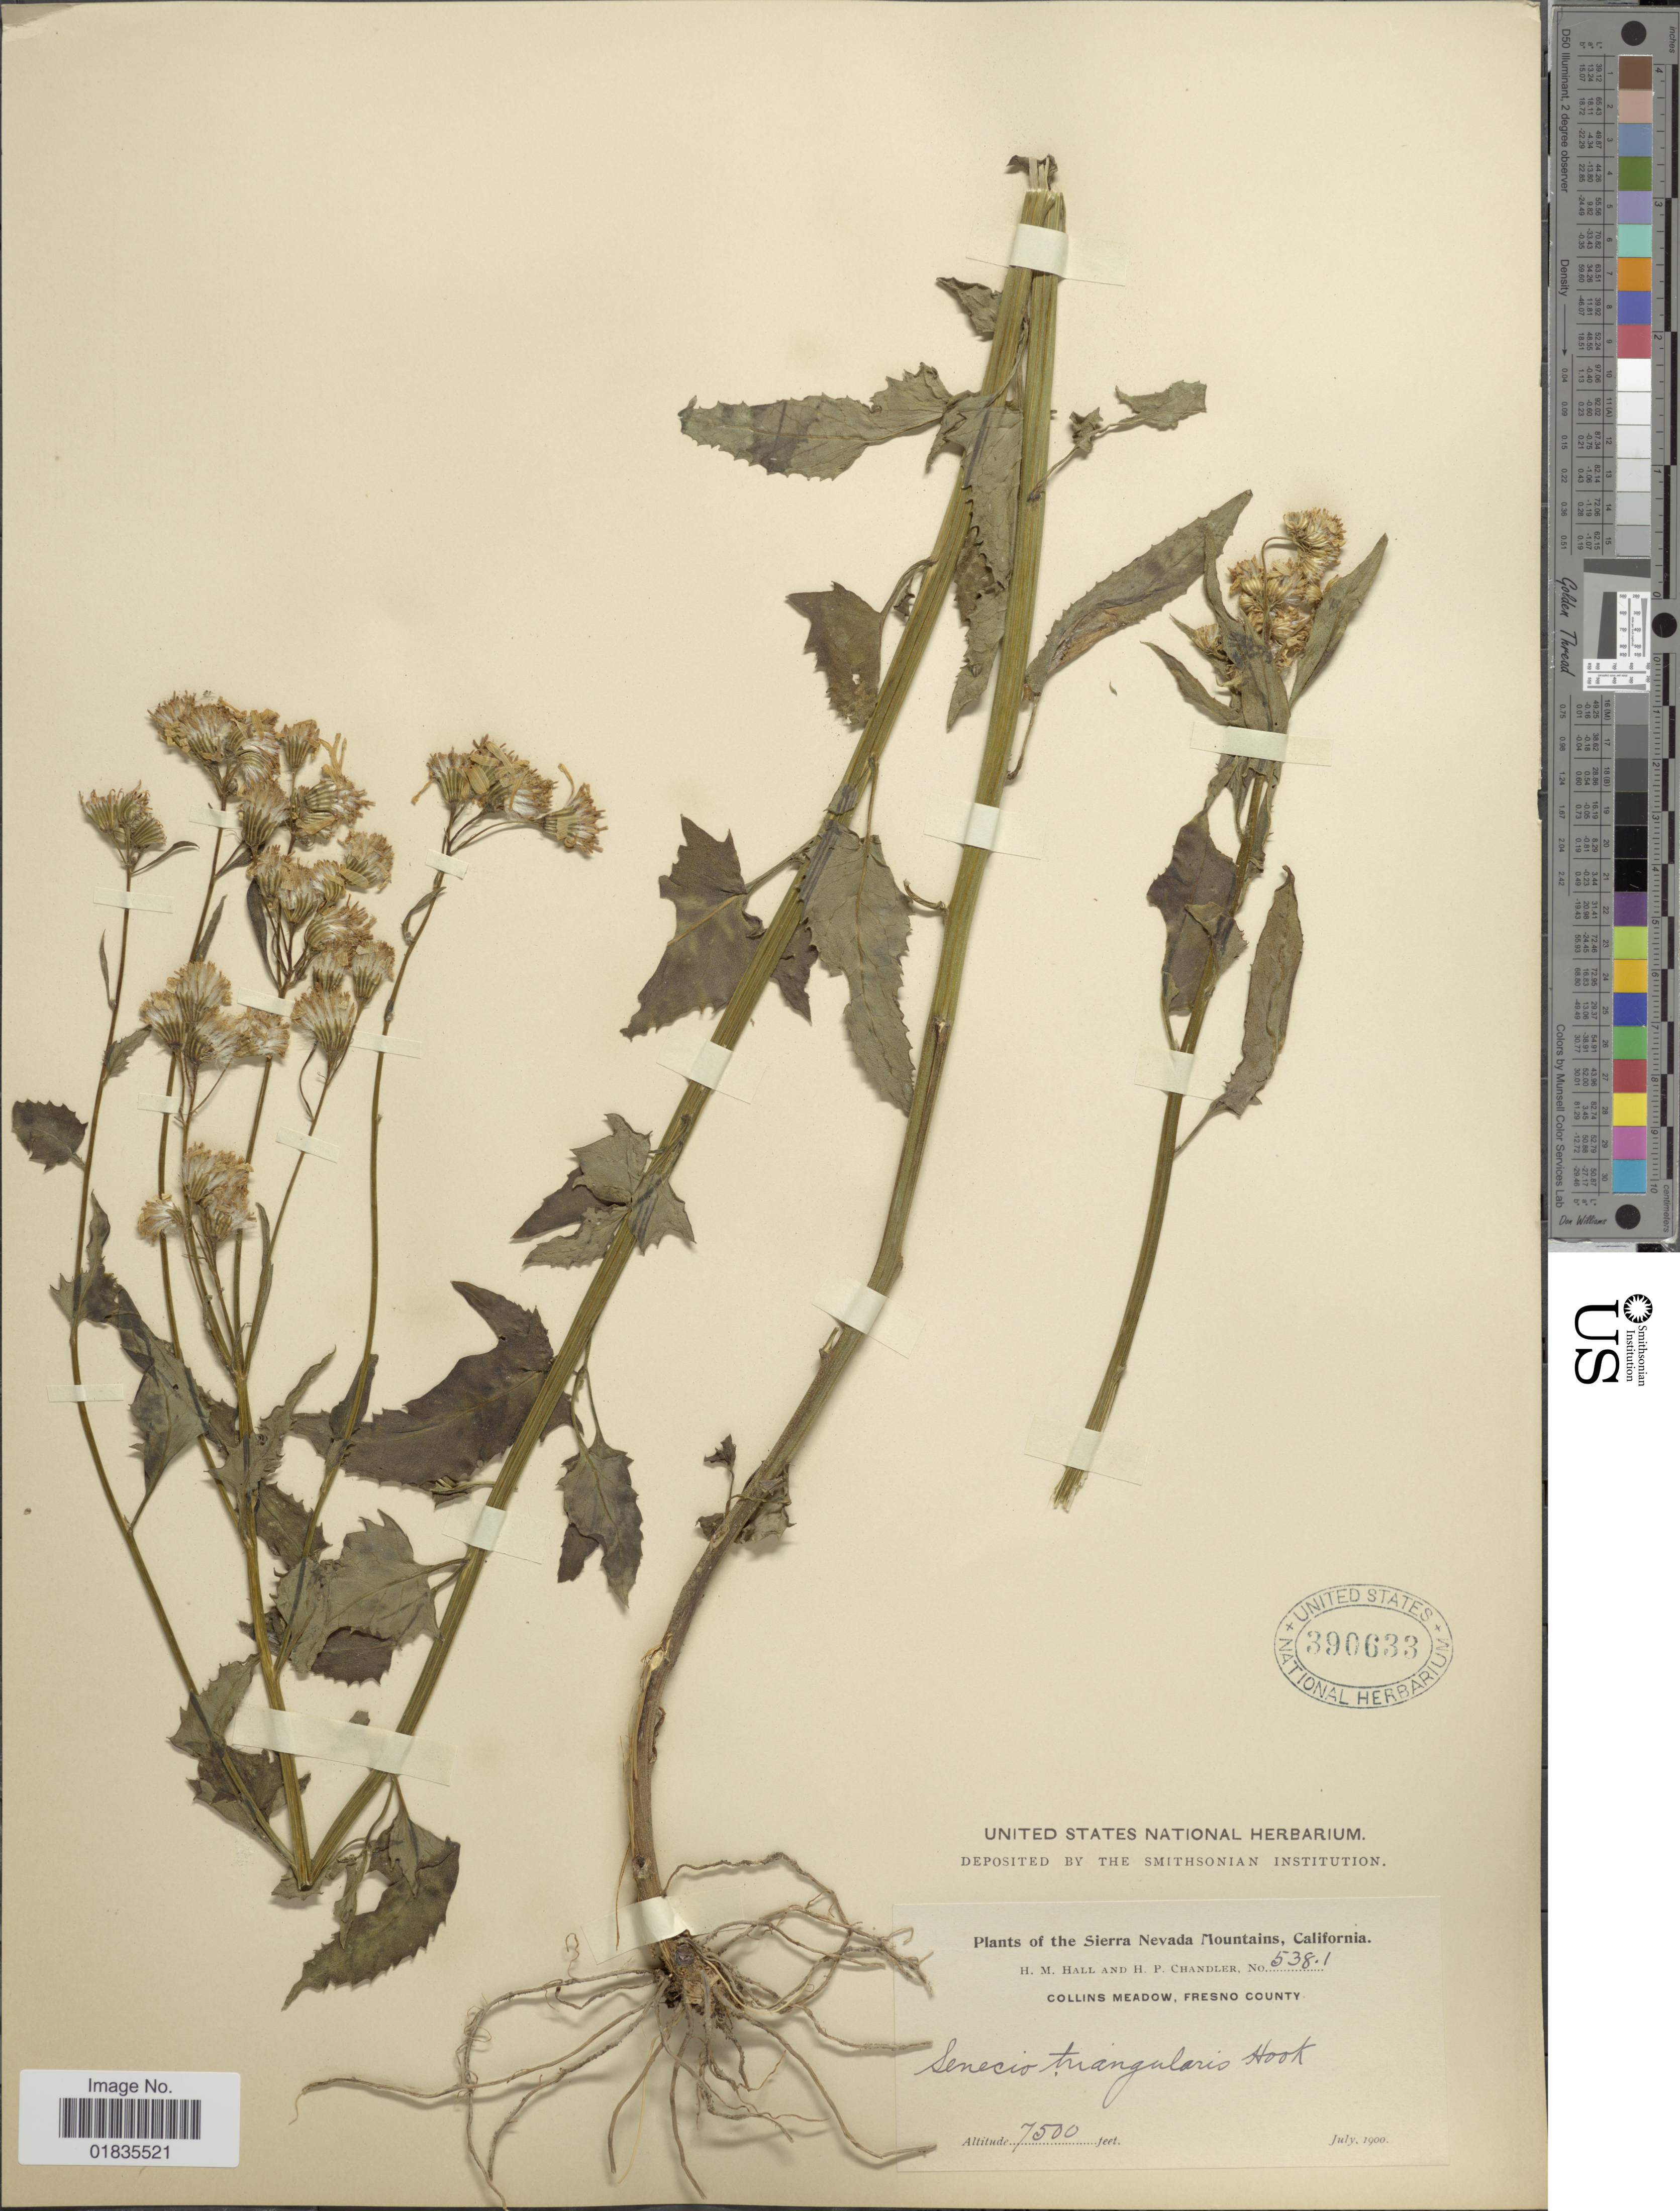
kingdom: Plantae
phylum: Tracheophyta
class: Magnoliopsida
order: Asterales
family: Asteraceae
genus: Senecio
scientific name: Senecio triangularis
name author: Hook.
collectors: H. M. Hall & H. Chandler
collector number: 5381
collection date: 1900-07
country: United States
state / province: California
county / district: Fresno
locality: Sierra Nevada Mountains, Collins Meadow, Fresno County.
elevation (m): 2286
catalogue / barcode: US 390633